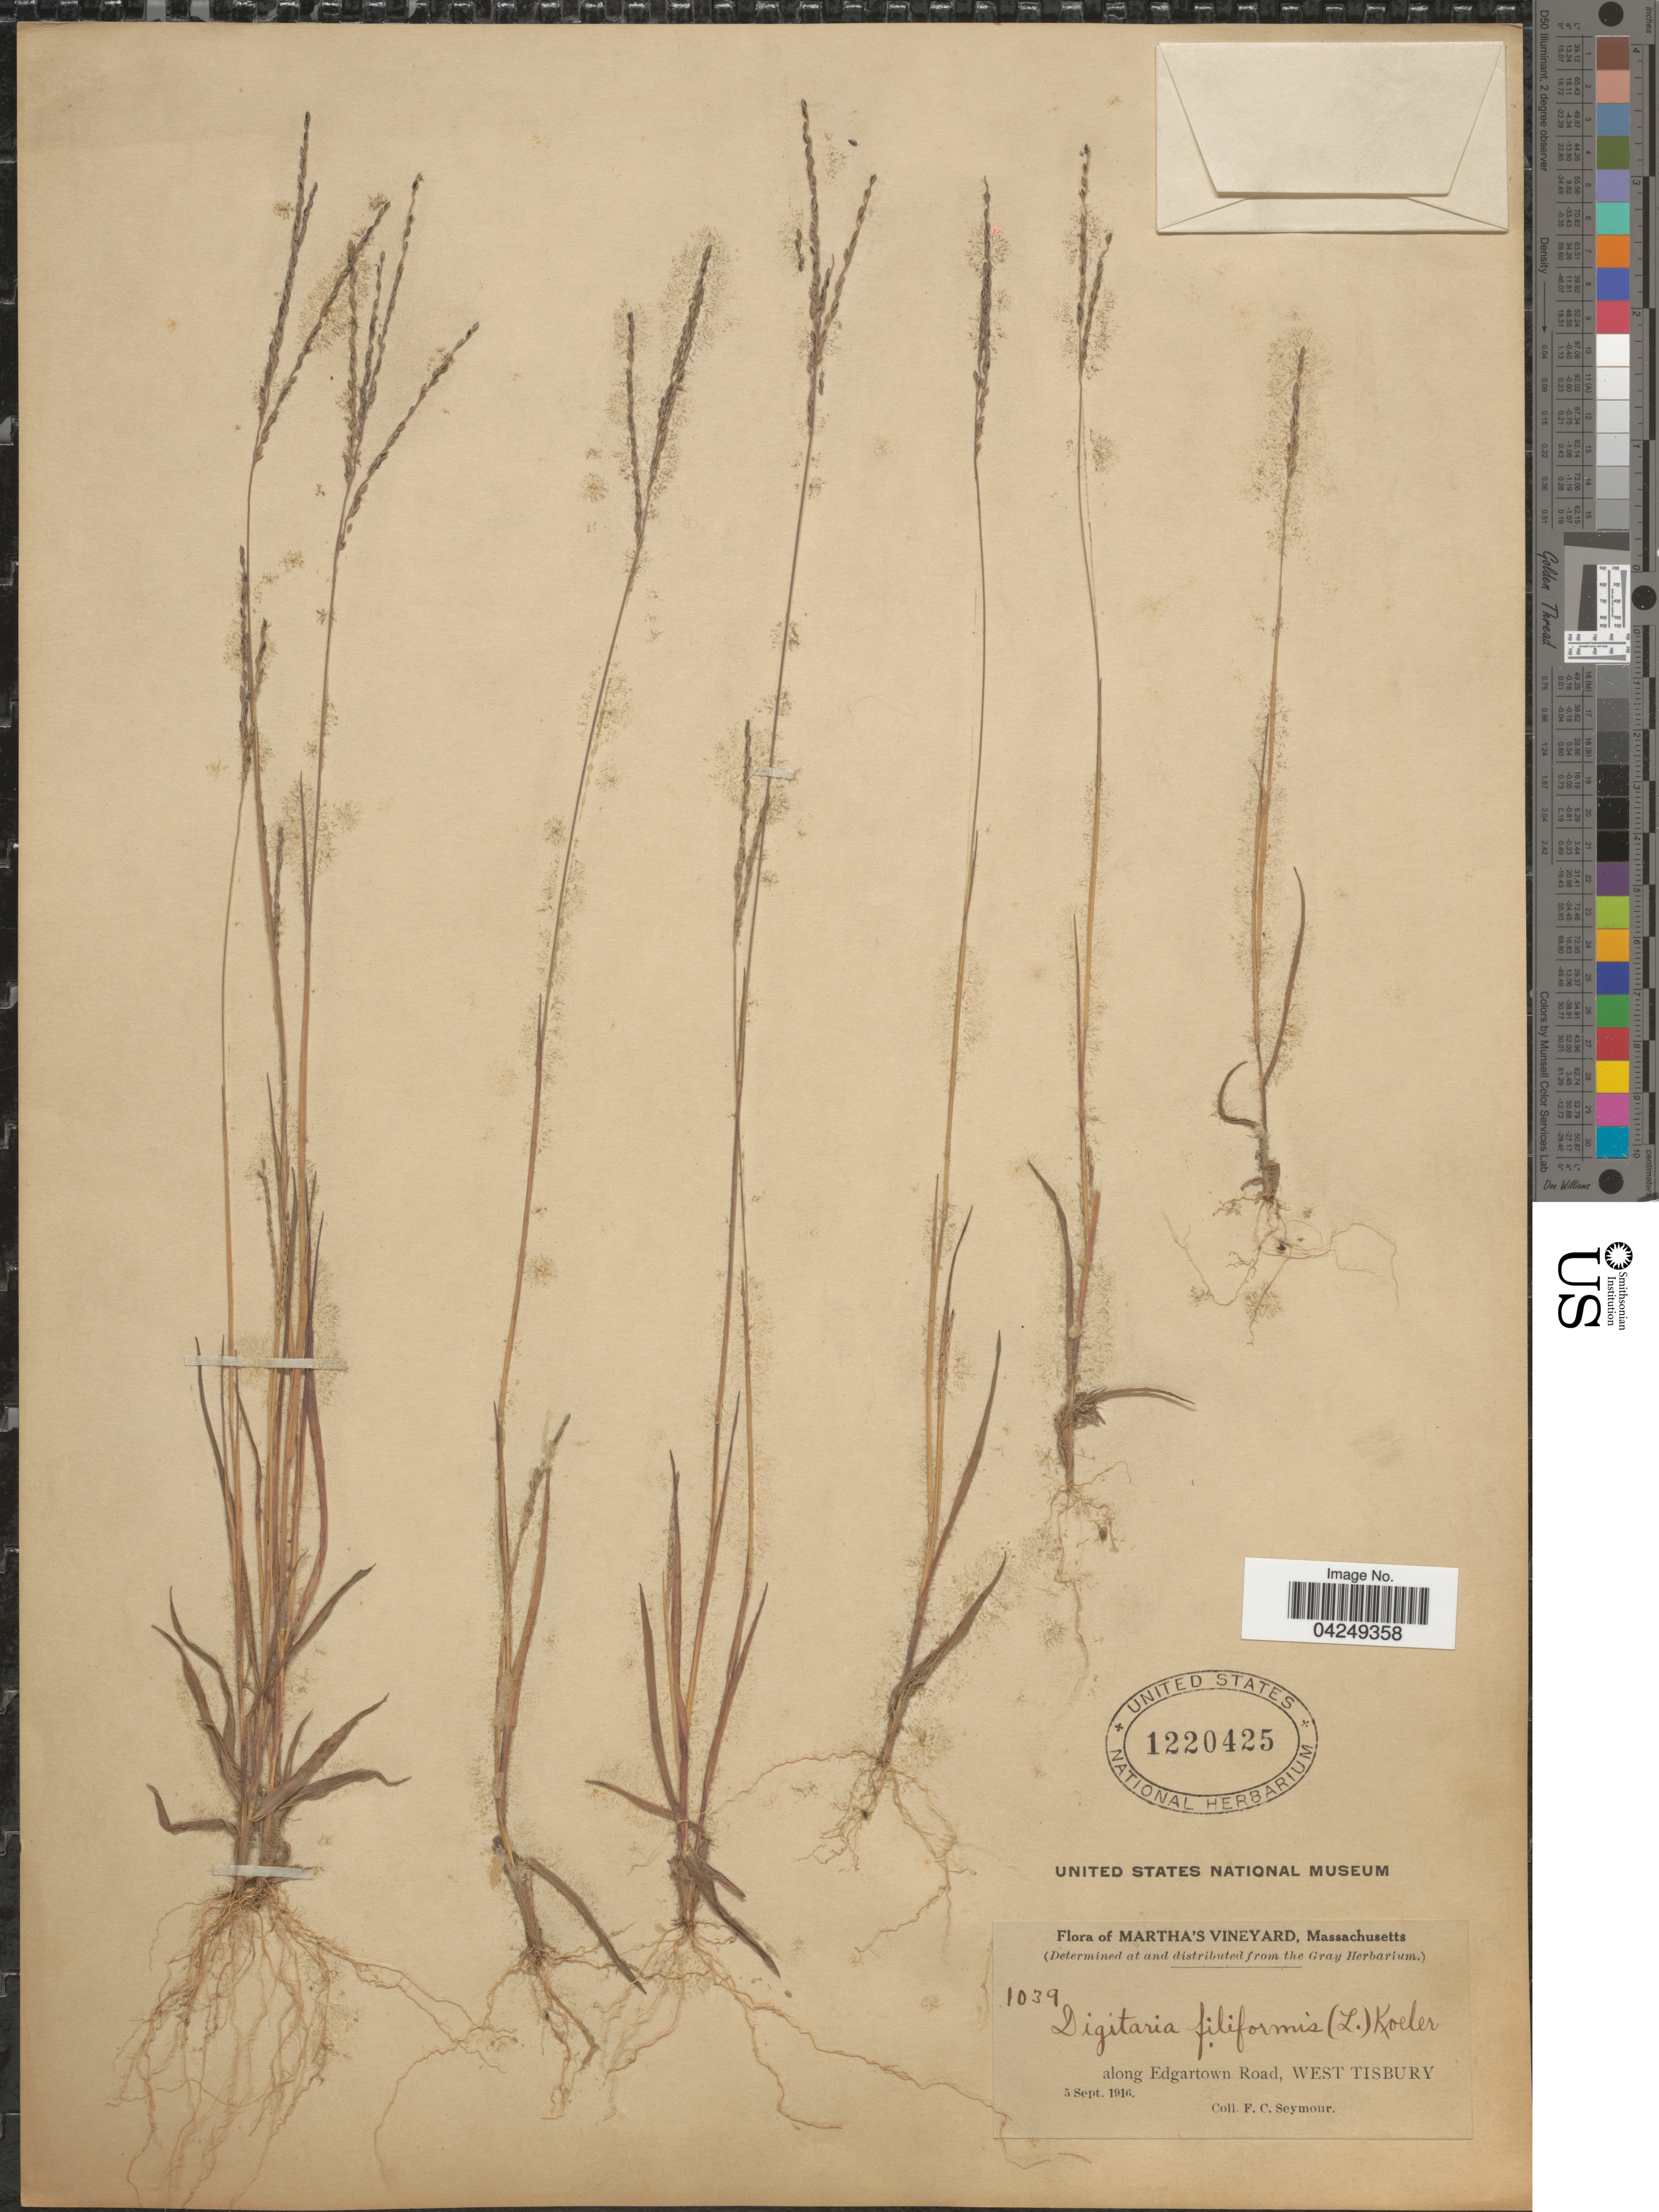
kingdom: Plantae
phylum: Tracheophyta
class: Liliopsida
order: Poales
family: Poaceae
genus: Digitaria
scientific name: Digitaria filiformis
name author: (L.) Koeler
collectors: F. C. Seymour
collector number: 1039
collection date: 1916-09-05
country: United States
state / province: Massachusetts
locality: Martha's Vineyard. Along Edgartown Road, West Tisbury.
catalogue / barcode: US 1220425